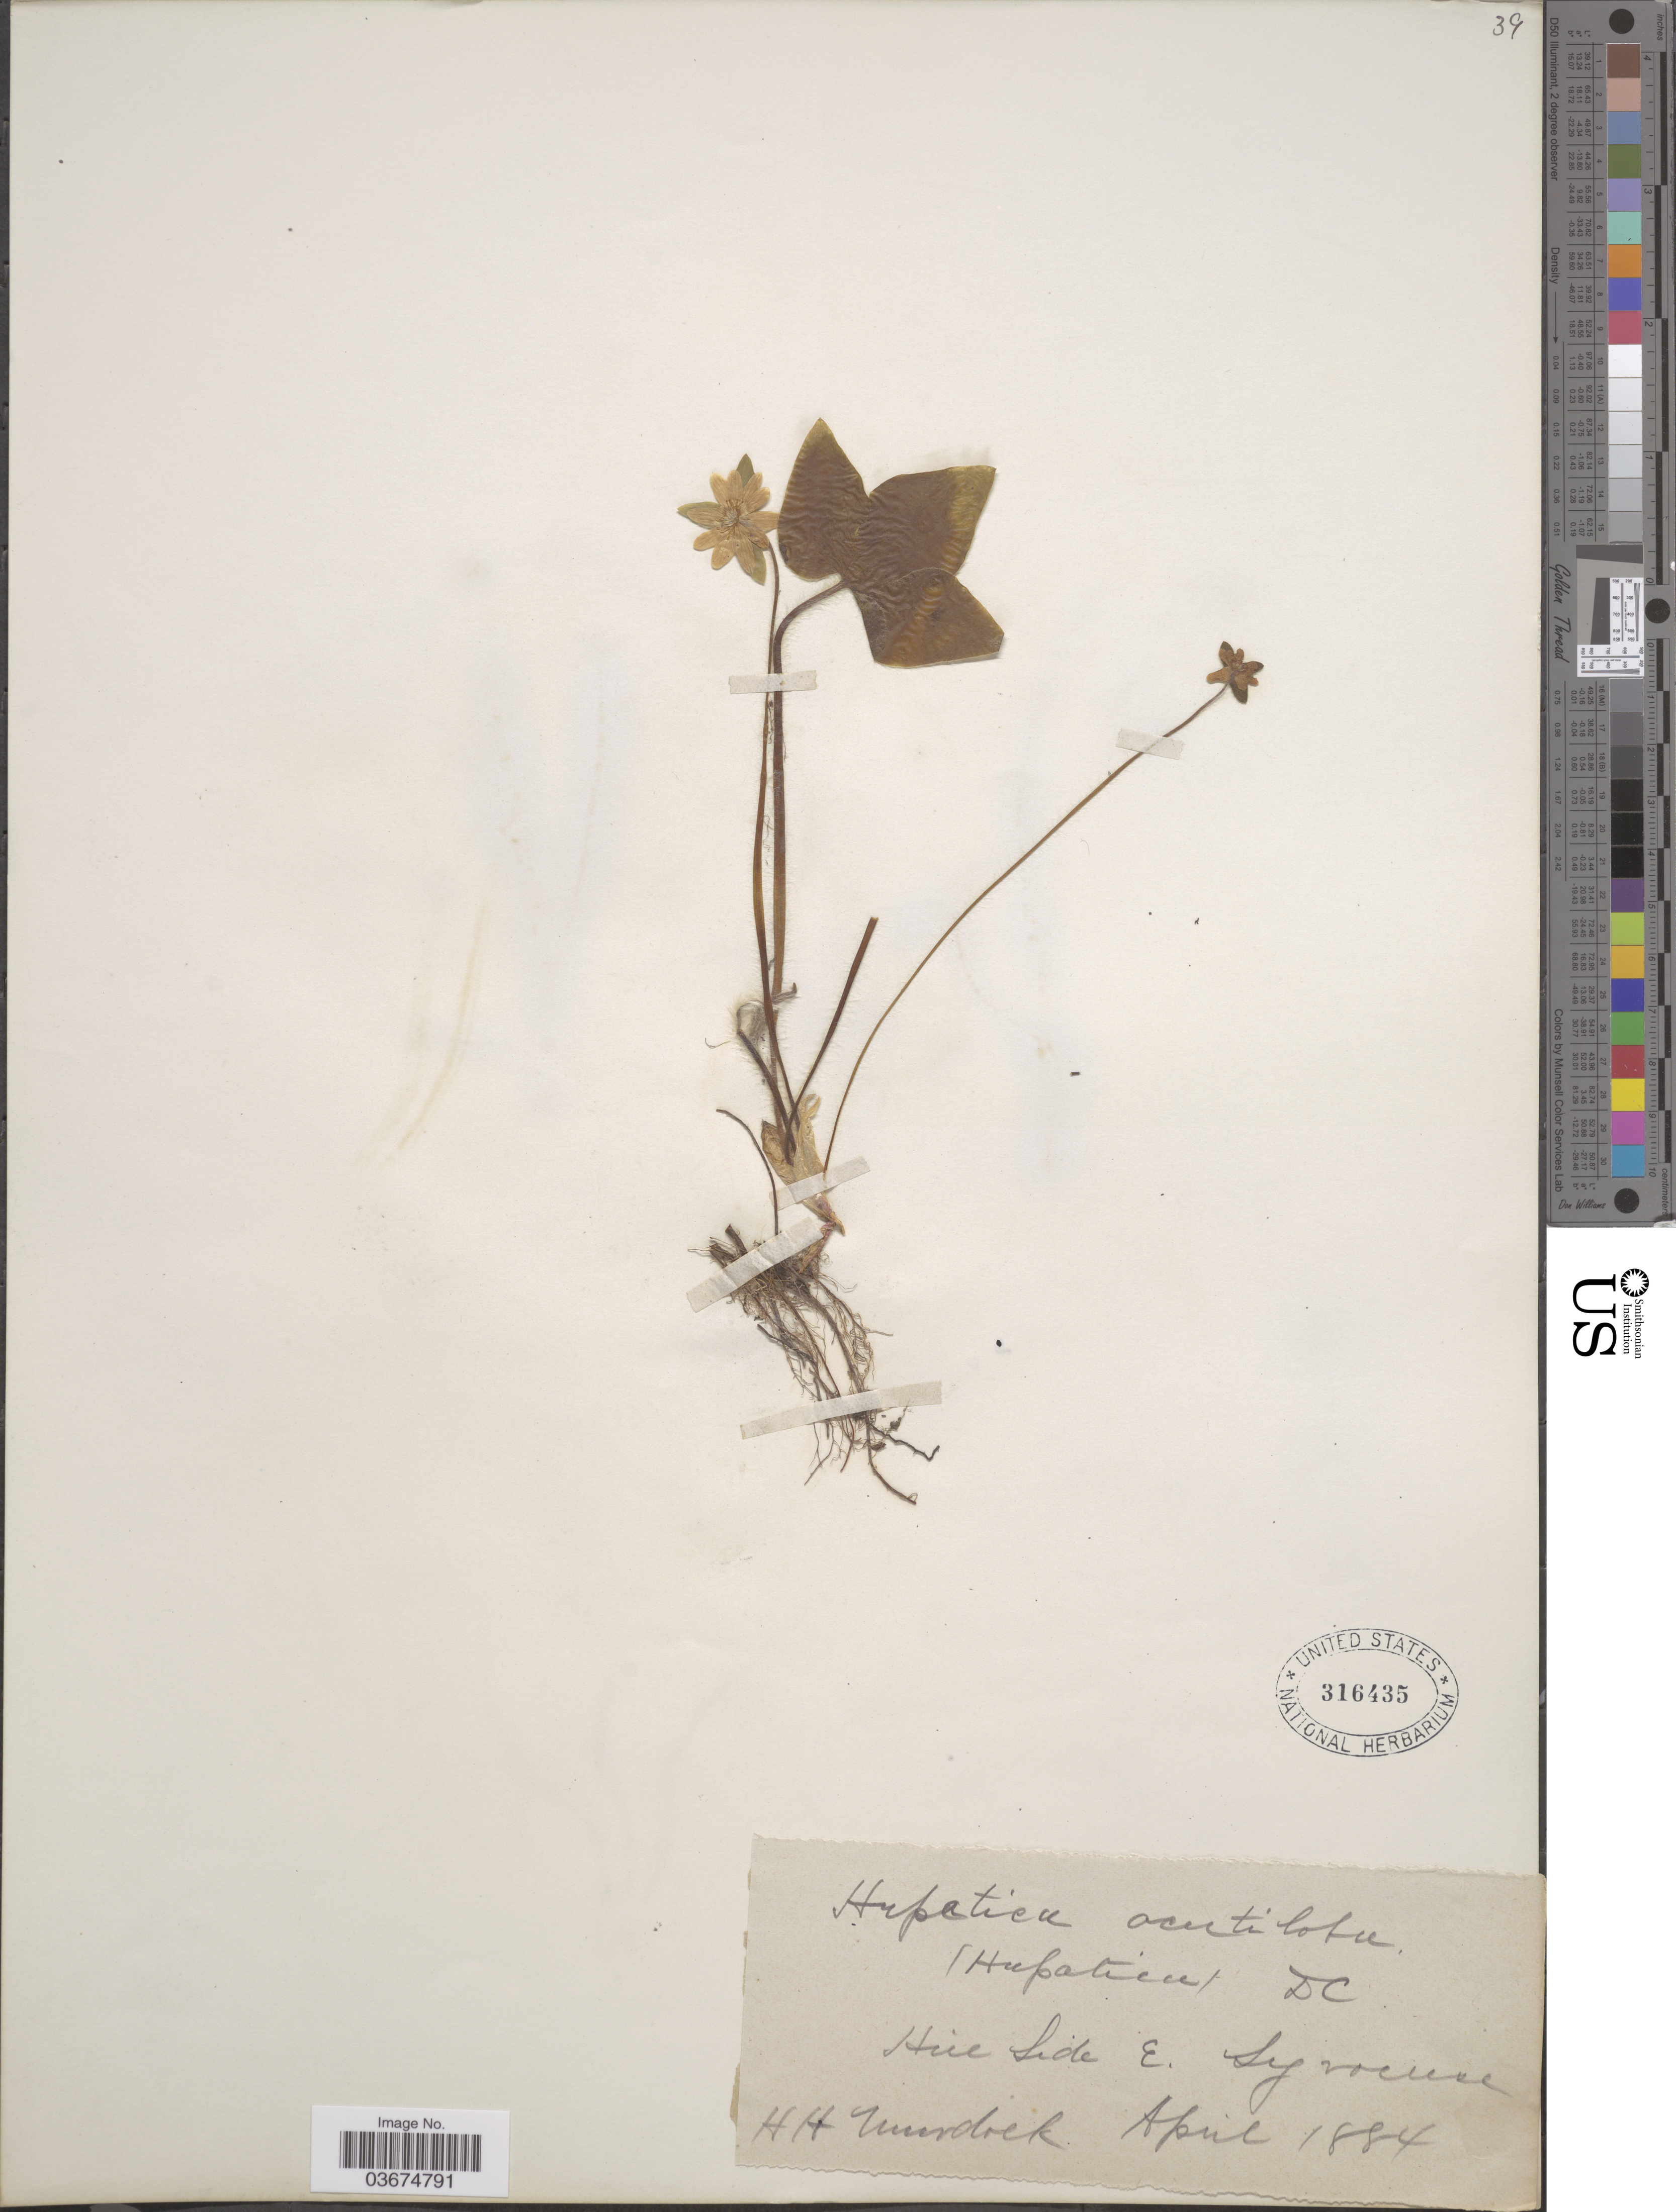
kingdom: Plantae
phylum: Tracheophyta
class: Magnoliopsida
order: Ranunculales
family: Ranunculaceae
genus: Hepatica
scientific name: Hepatica acutiloba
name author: DC.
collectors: H. H. Murdock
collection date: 1884-04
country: United States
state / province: New York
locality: Hill Side E. Syracuse.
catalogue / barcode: US 316435